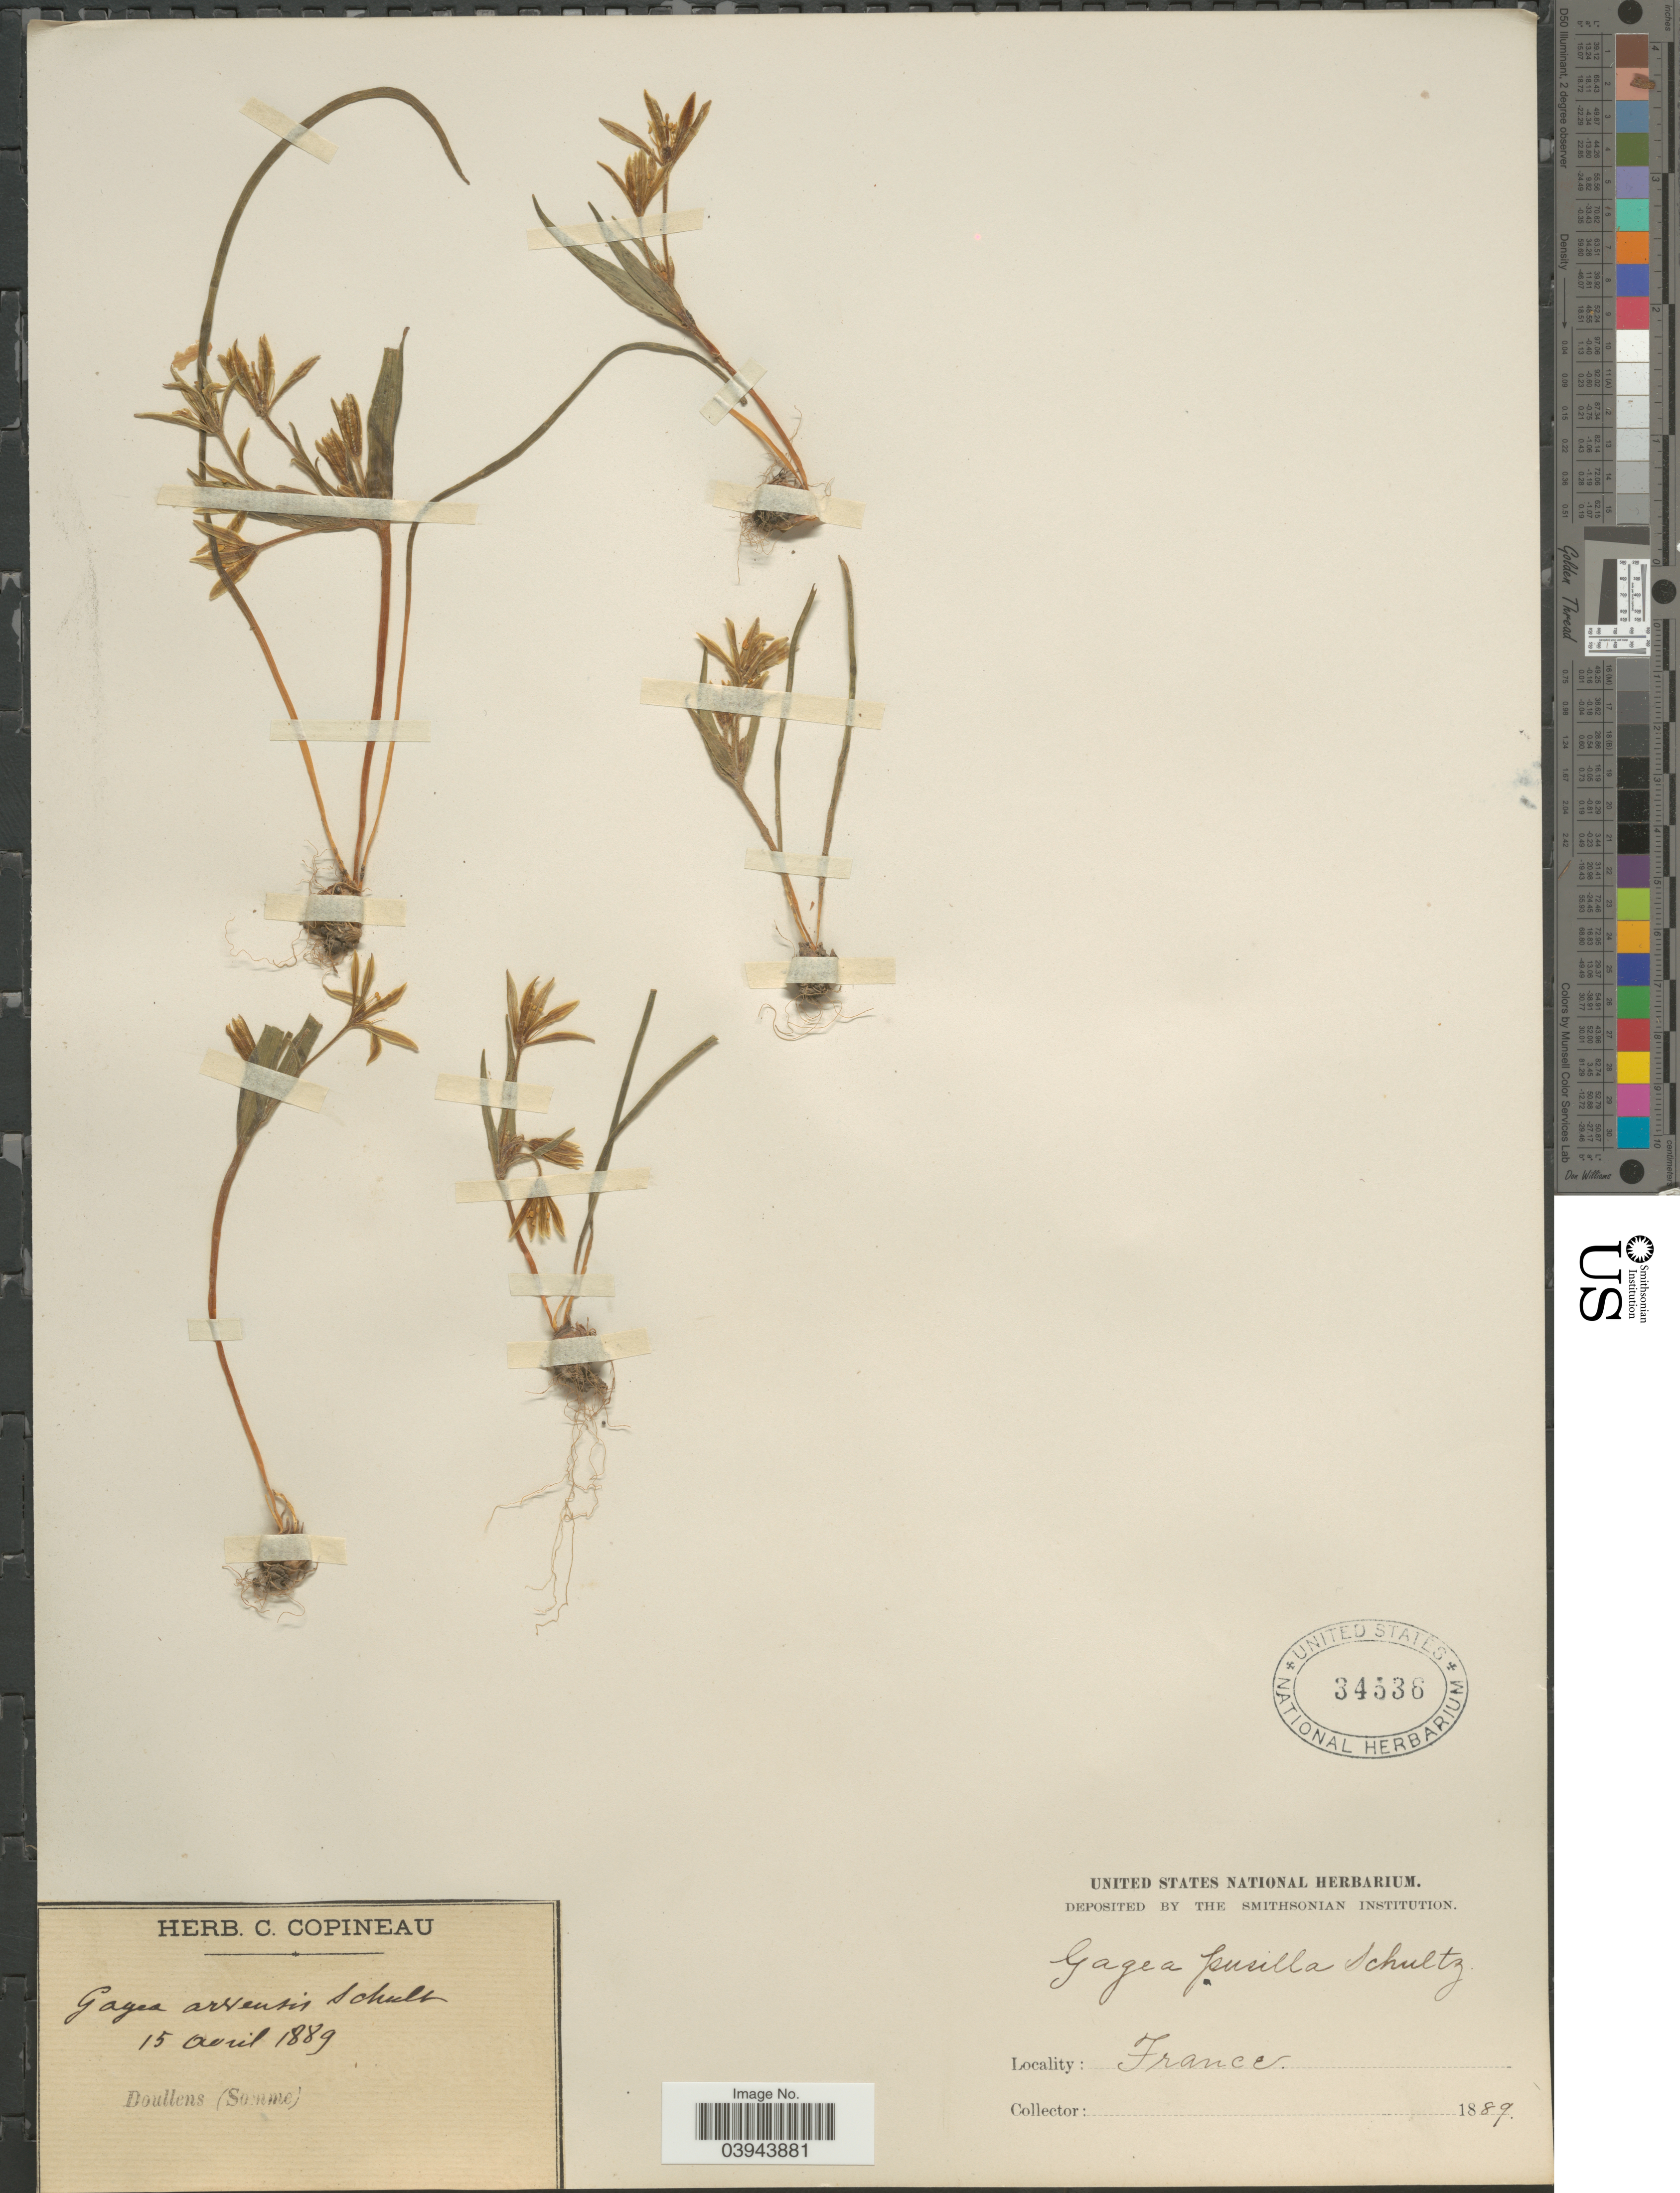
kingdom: Plantae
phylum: Tracheophyta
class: Liliopsida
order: Liliales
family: Liliaceae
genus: Gagea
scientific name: Gagea pusilla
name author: (F.W. Schmidt) Sweet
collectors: ex herb. C. Copineau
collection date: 1889-04-15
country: France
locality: Doullens (Somme).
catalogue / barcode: US 34536